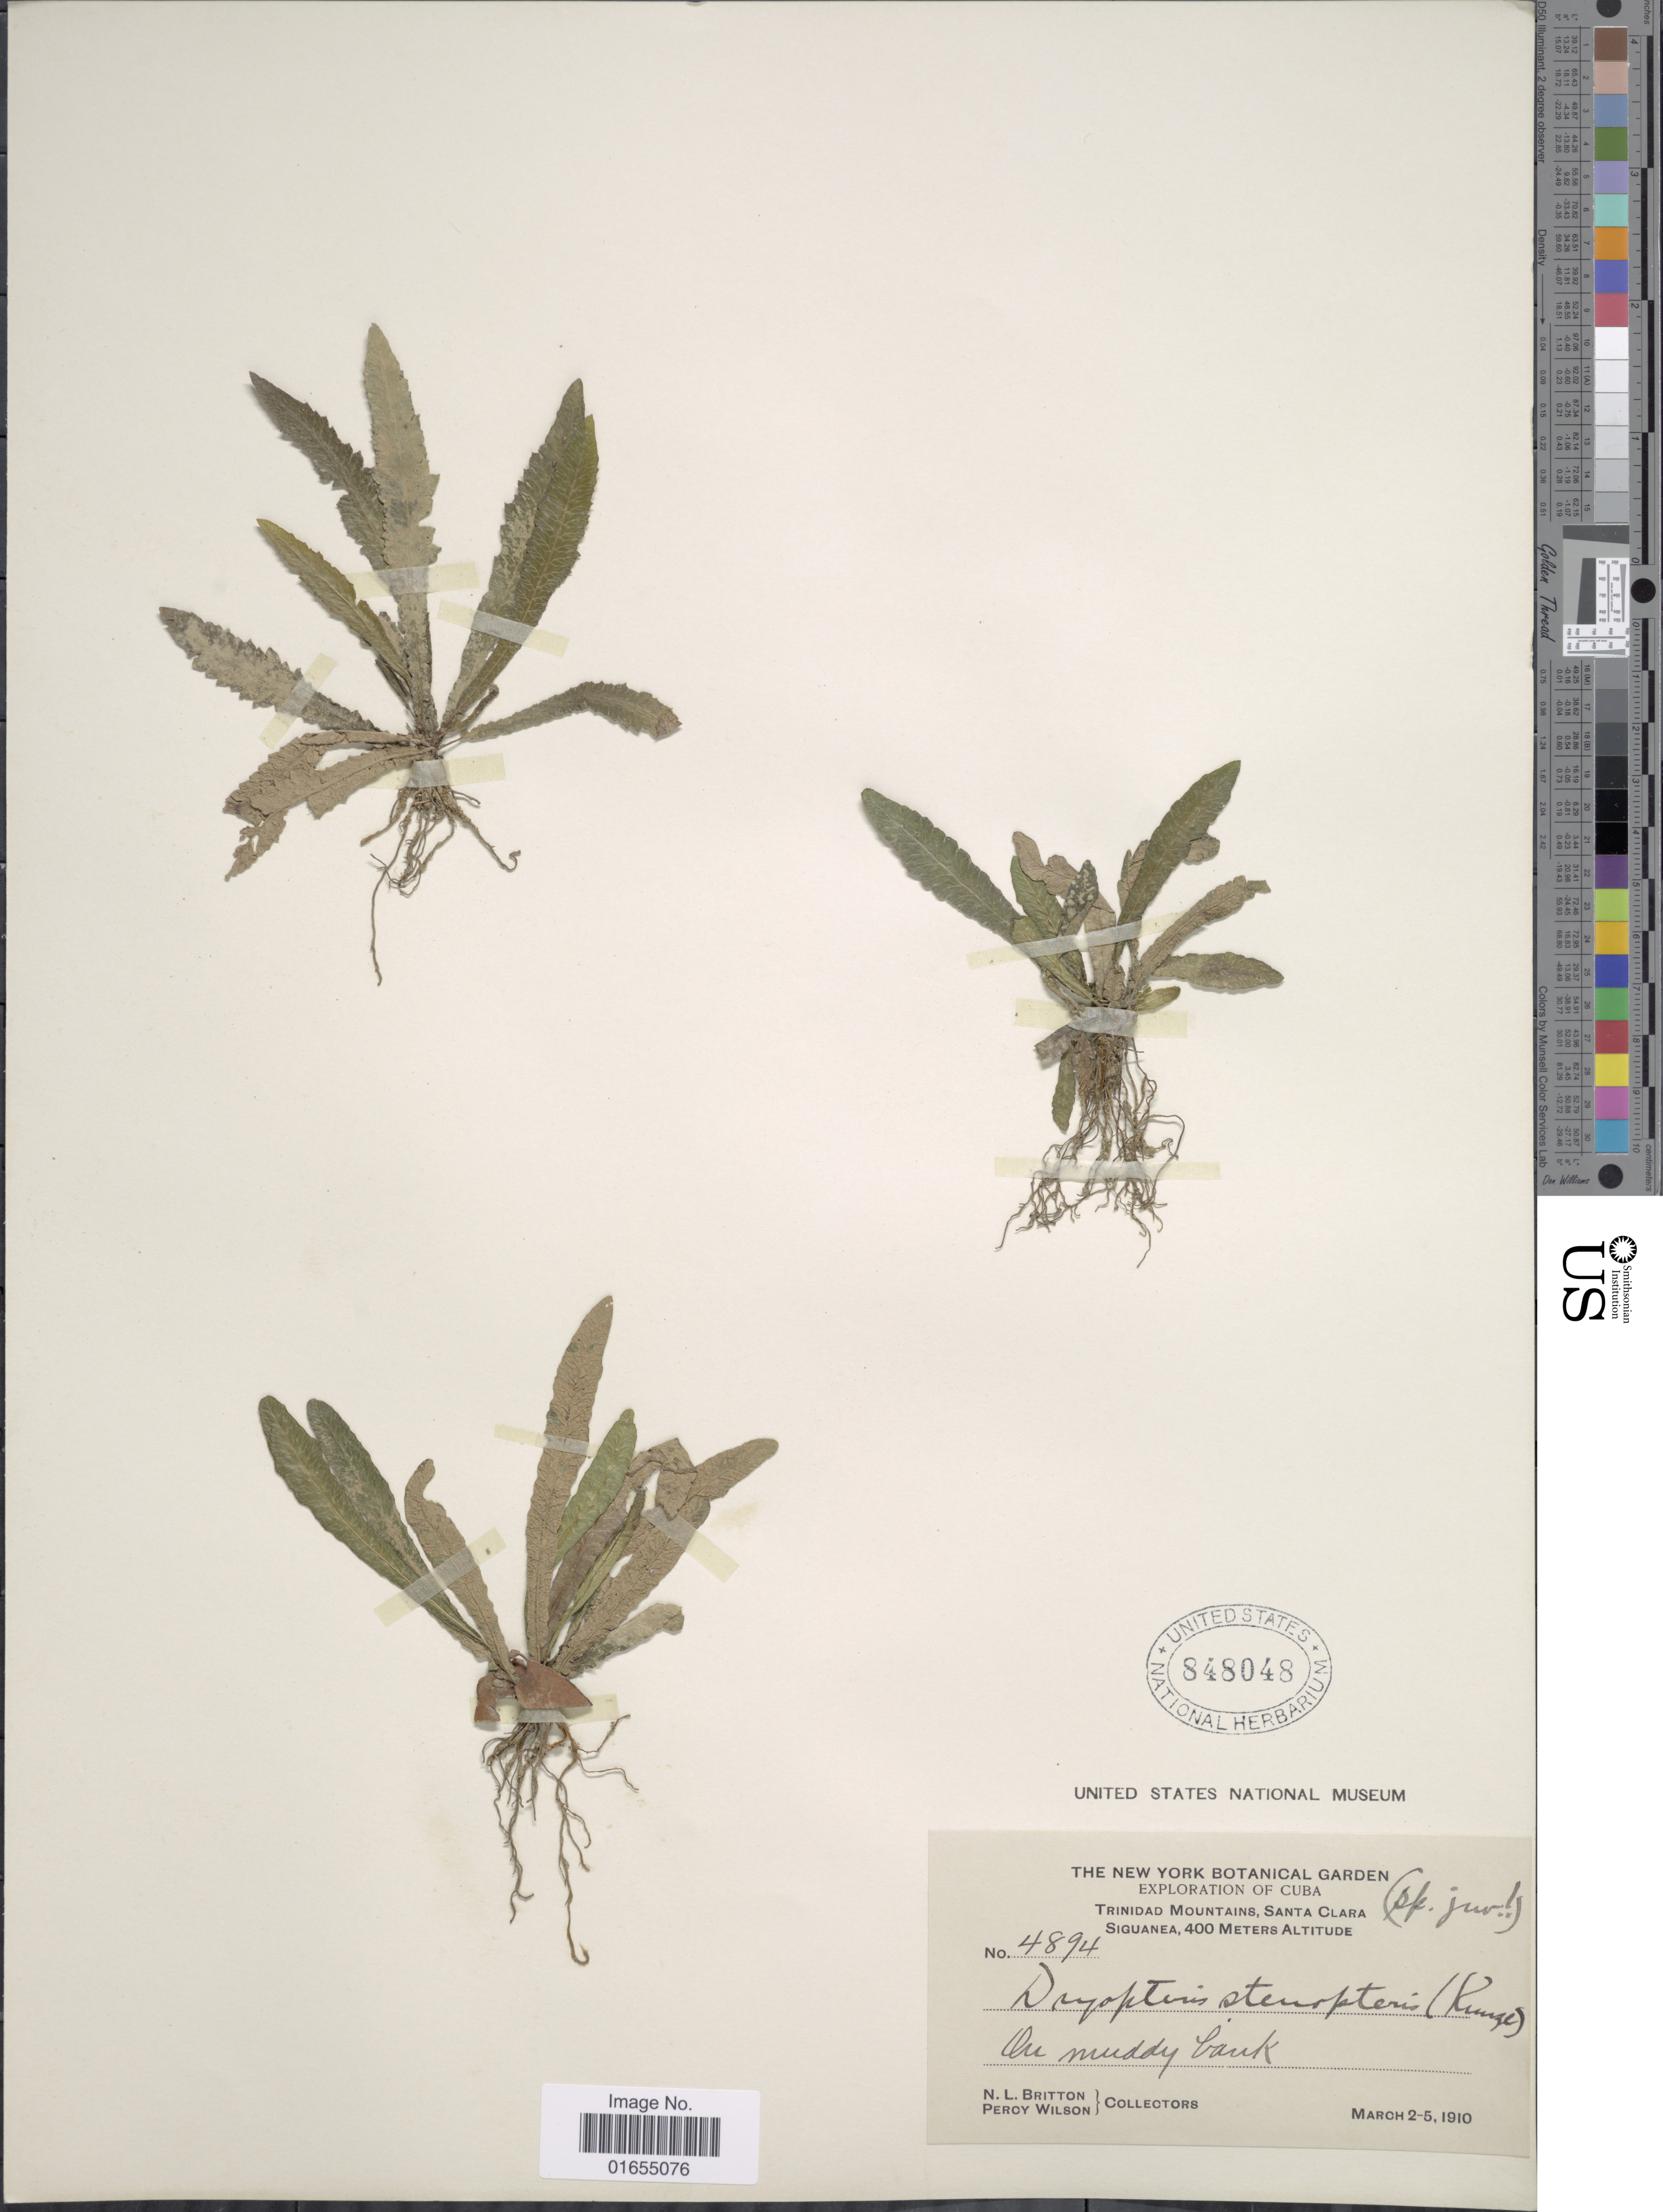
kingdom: Plantae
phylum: Tracheophyta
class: Polypodiopsida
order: Polypodiales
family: Thelypteridaceae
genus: Goniopteris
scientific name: Goniopteris scolopendrioides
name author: (L.) C. Presl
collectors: N. Britton & P. Wilson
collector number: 4894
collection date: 1910-03-02/1910-03-05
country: Cuba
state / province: Las Villas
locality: Trinidad Mountains, Santa Clara, Siguanea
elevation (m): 400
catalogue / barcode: US 848048